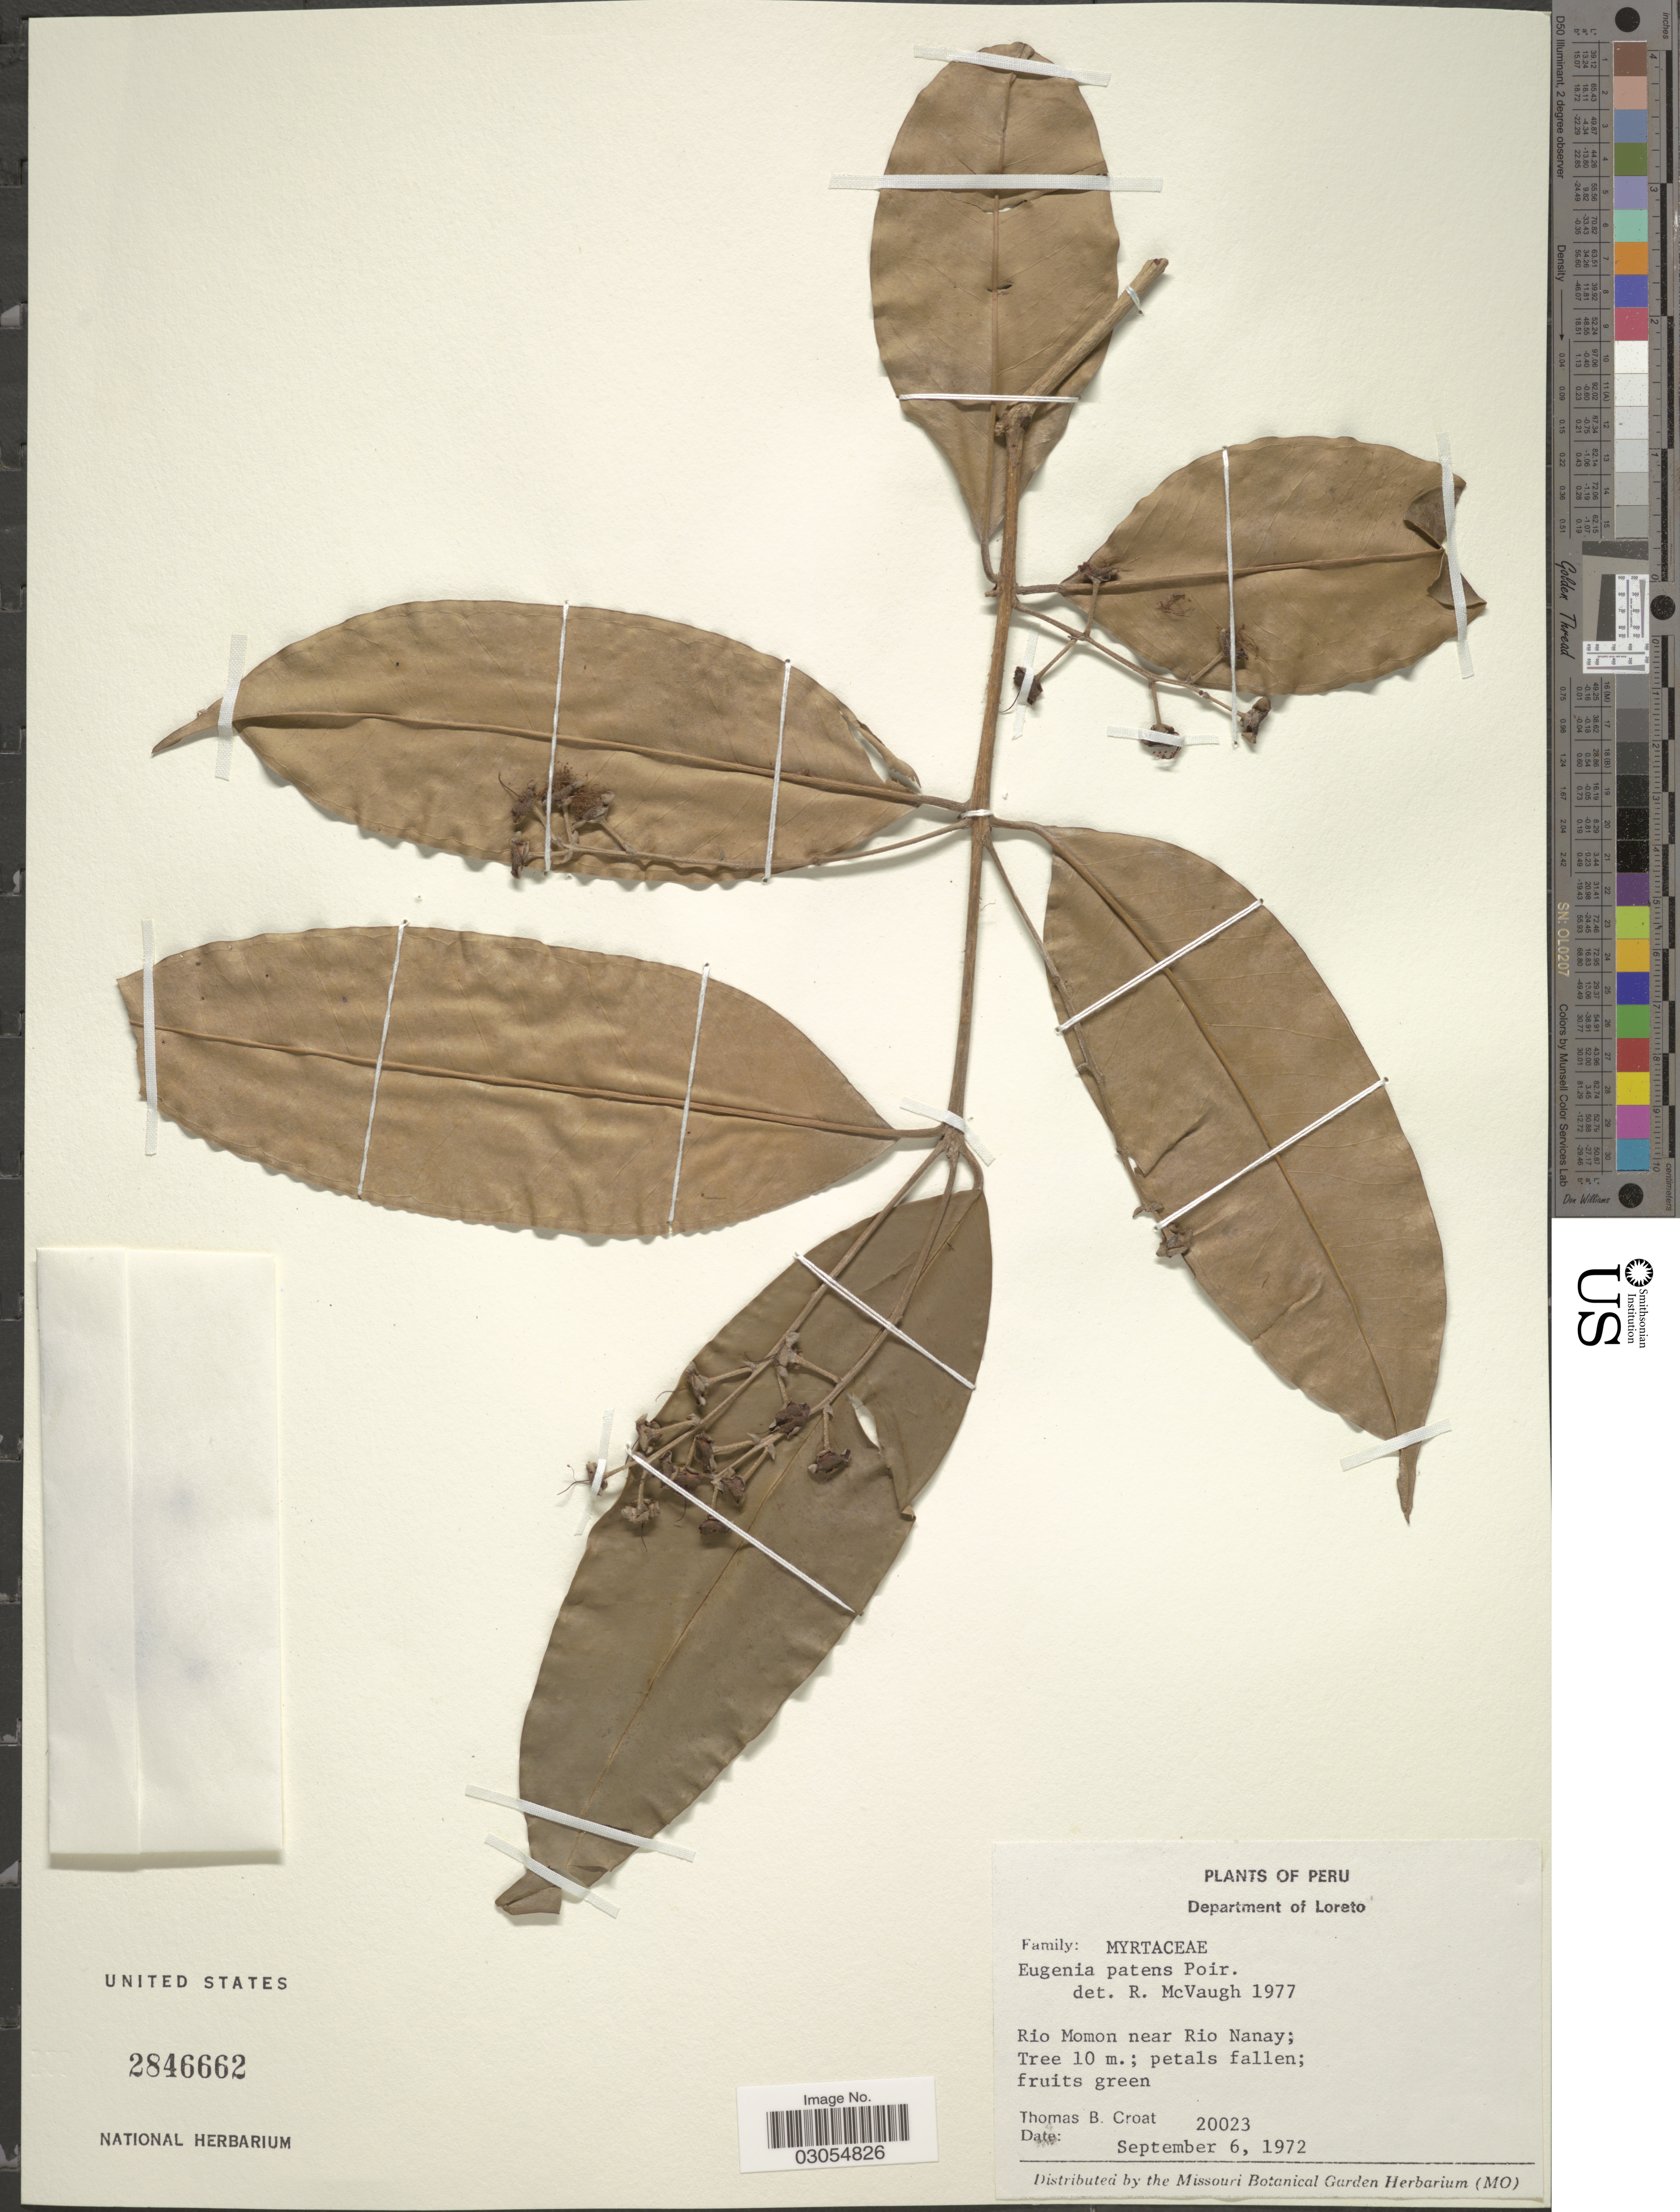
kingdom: Plantae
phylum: Tracheophyta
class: Magnoliopsida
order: Myrtales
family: Myrtaceae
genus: Eugenia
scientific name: Eugenia polystachya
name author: Rich.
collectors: T. B. Croat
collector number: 20023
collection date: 1972-09-06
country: Peru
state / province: Loreto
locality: Department of Loreto. Rio Momon near Rio Nanay.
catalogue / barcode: US 2846662